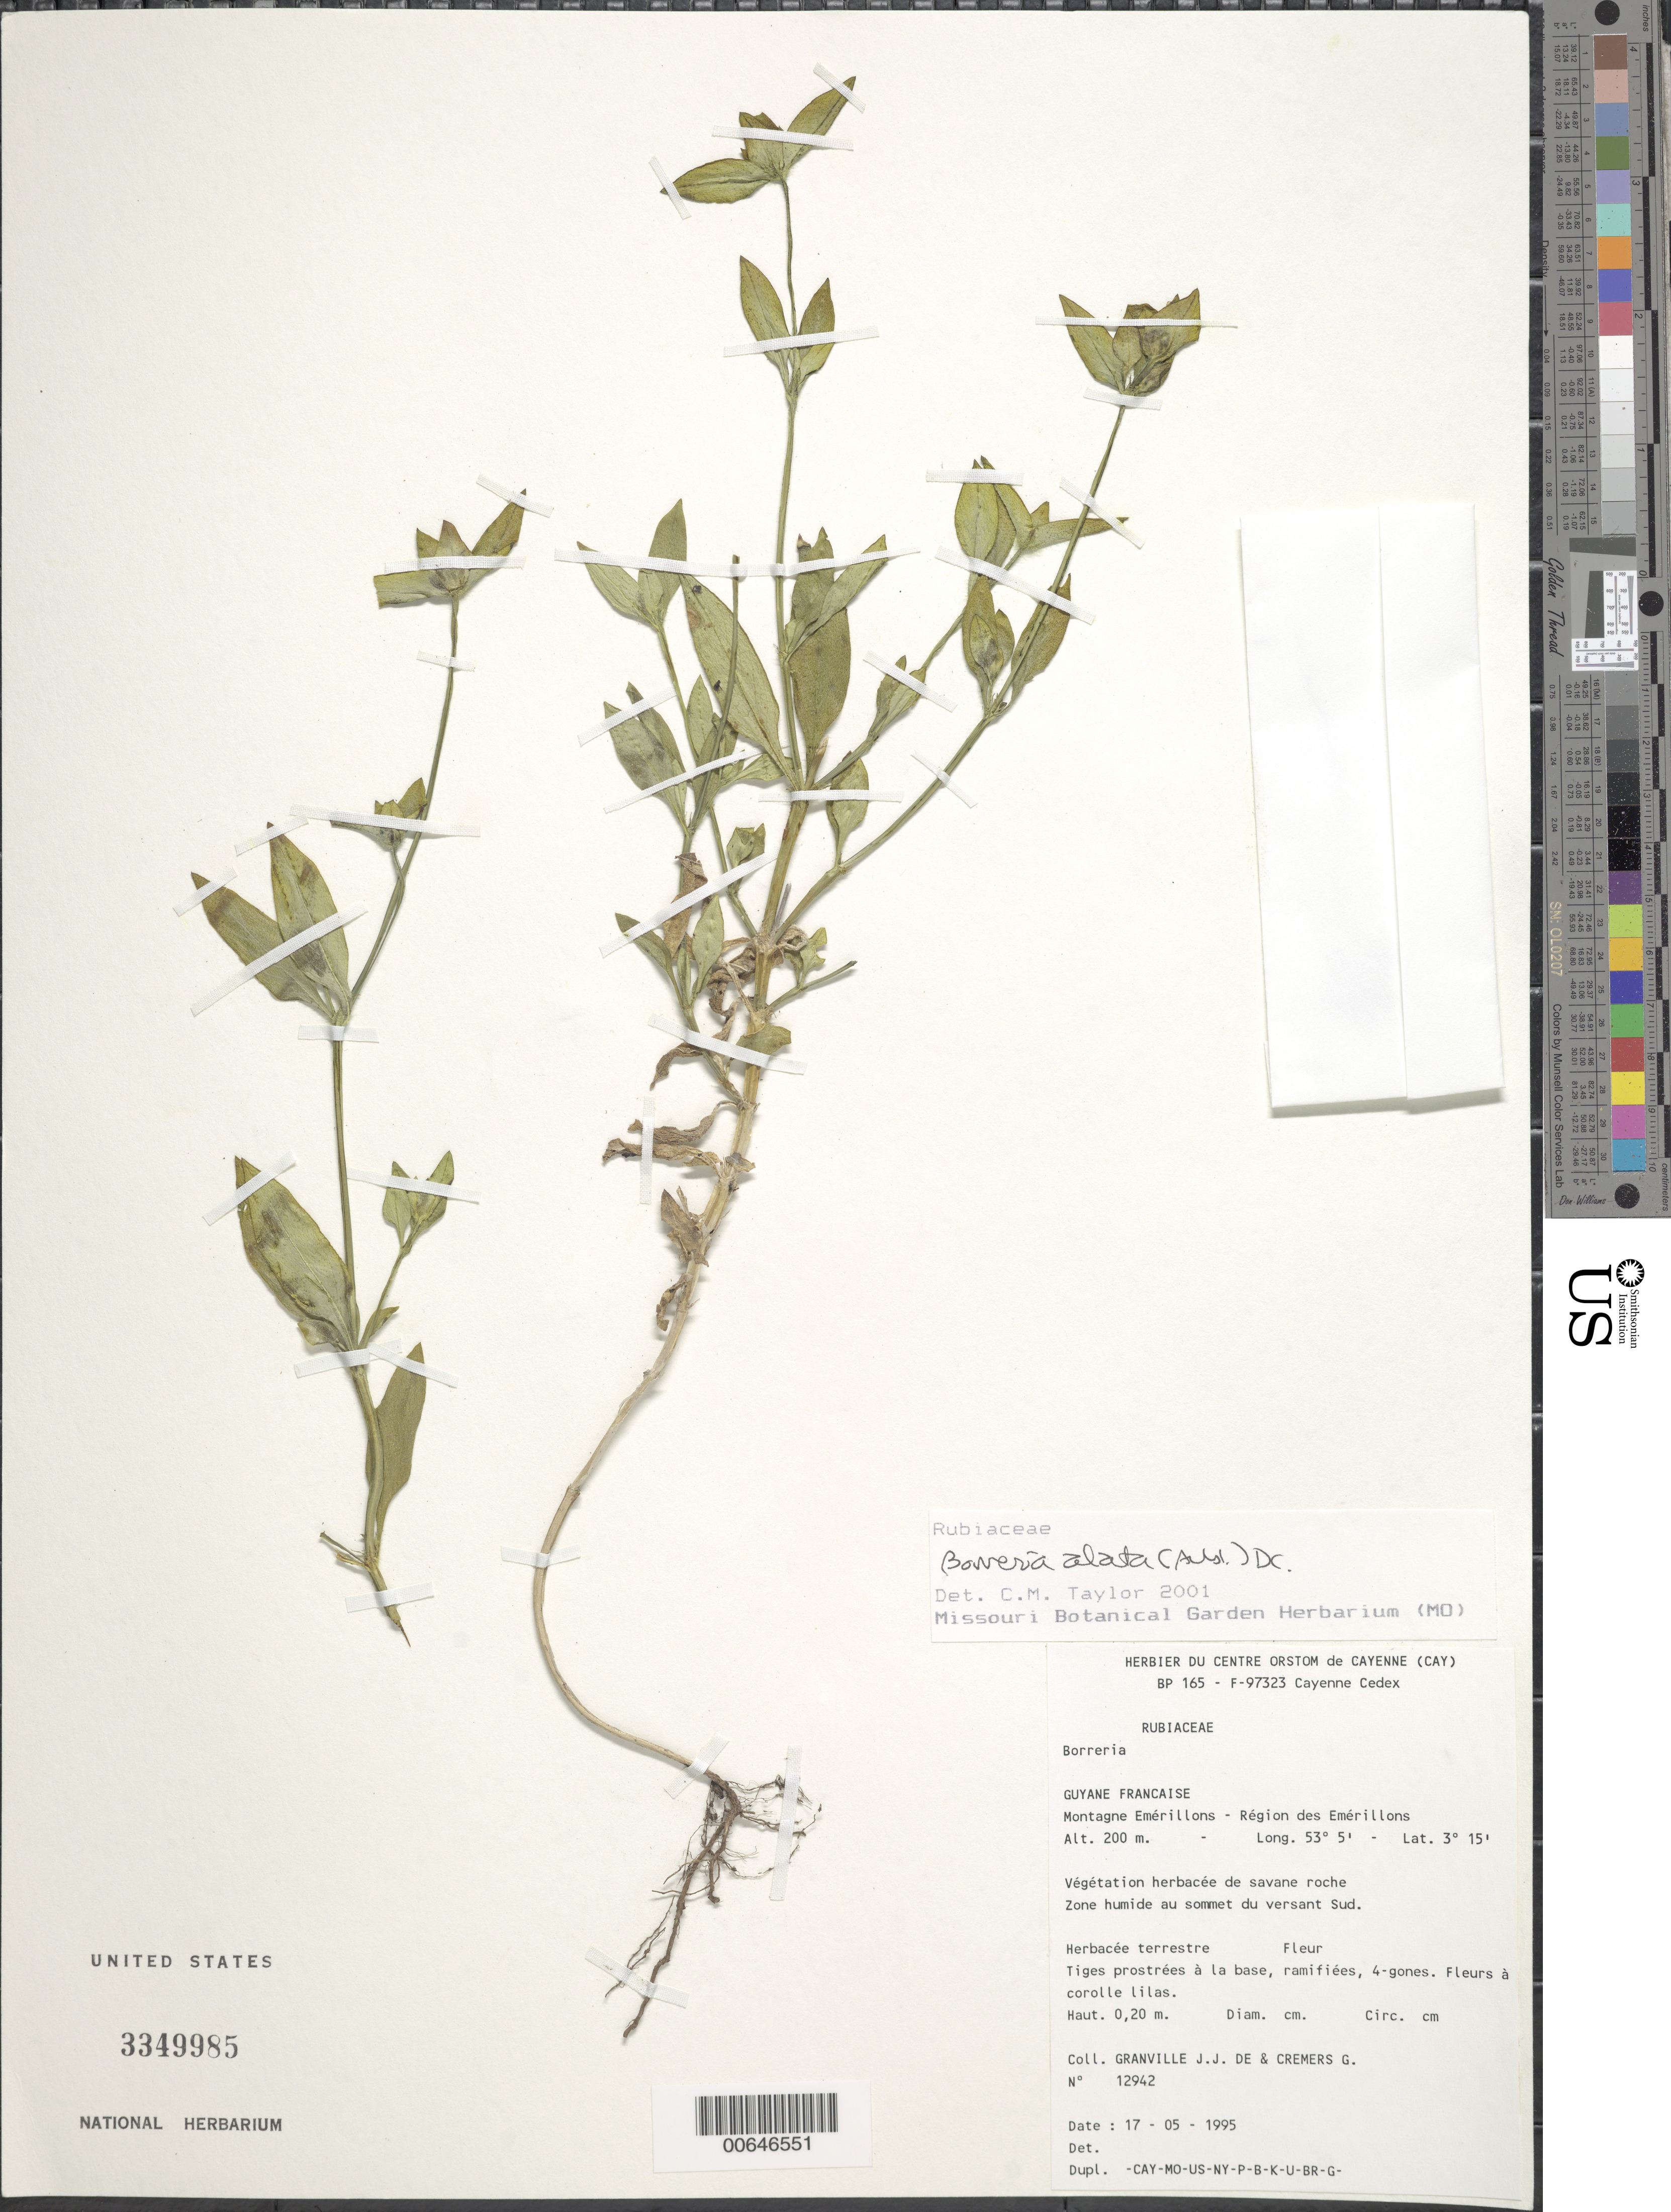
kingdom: Plantae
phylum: Tracheophyta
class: Magnoliopsida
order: Gentianales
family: Rubiaceae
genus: Borreria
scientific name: Borreria alata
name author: (Aubl.) DC.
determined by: Taylor, Charlotte M.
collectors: J.-J. de Granville & G. Cremers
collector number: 12942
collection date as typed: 17-May-95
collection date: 1995-05-17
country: French Guiana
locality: Montagne Emerillions, region des Emerillions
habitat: Herbaceous vegetation, rocky savanna, humid area. Savane roche. Zone humide au sommet du versant sud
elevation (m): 200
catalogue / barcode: US 3349985